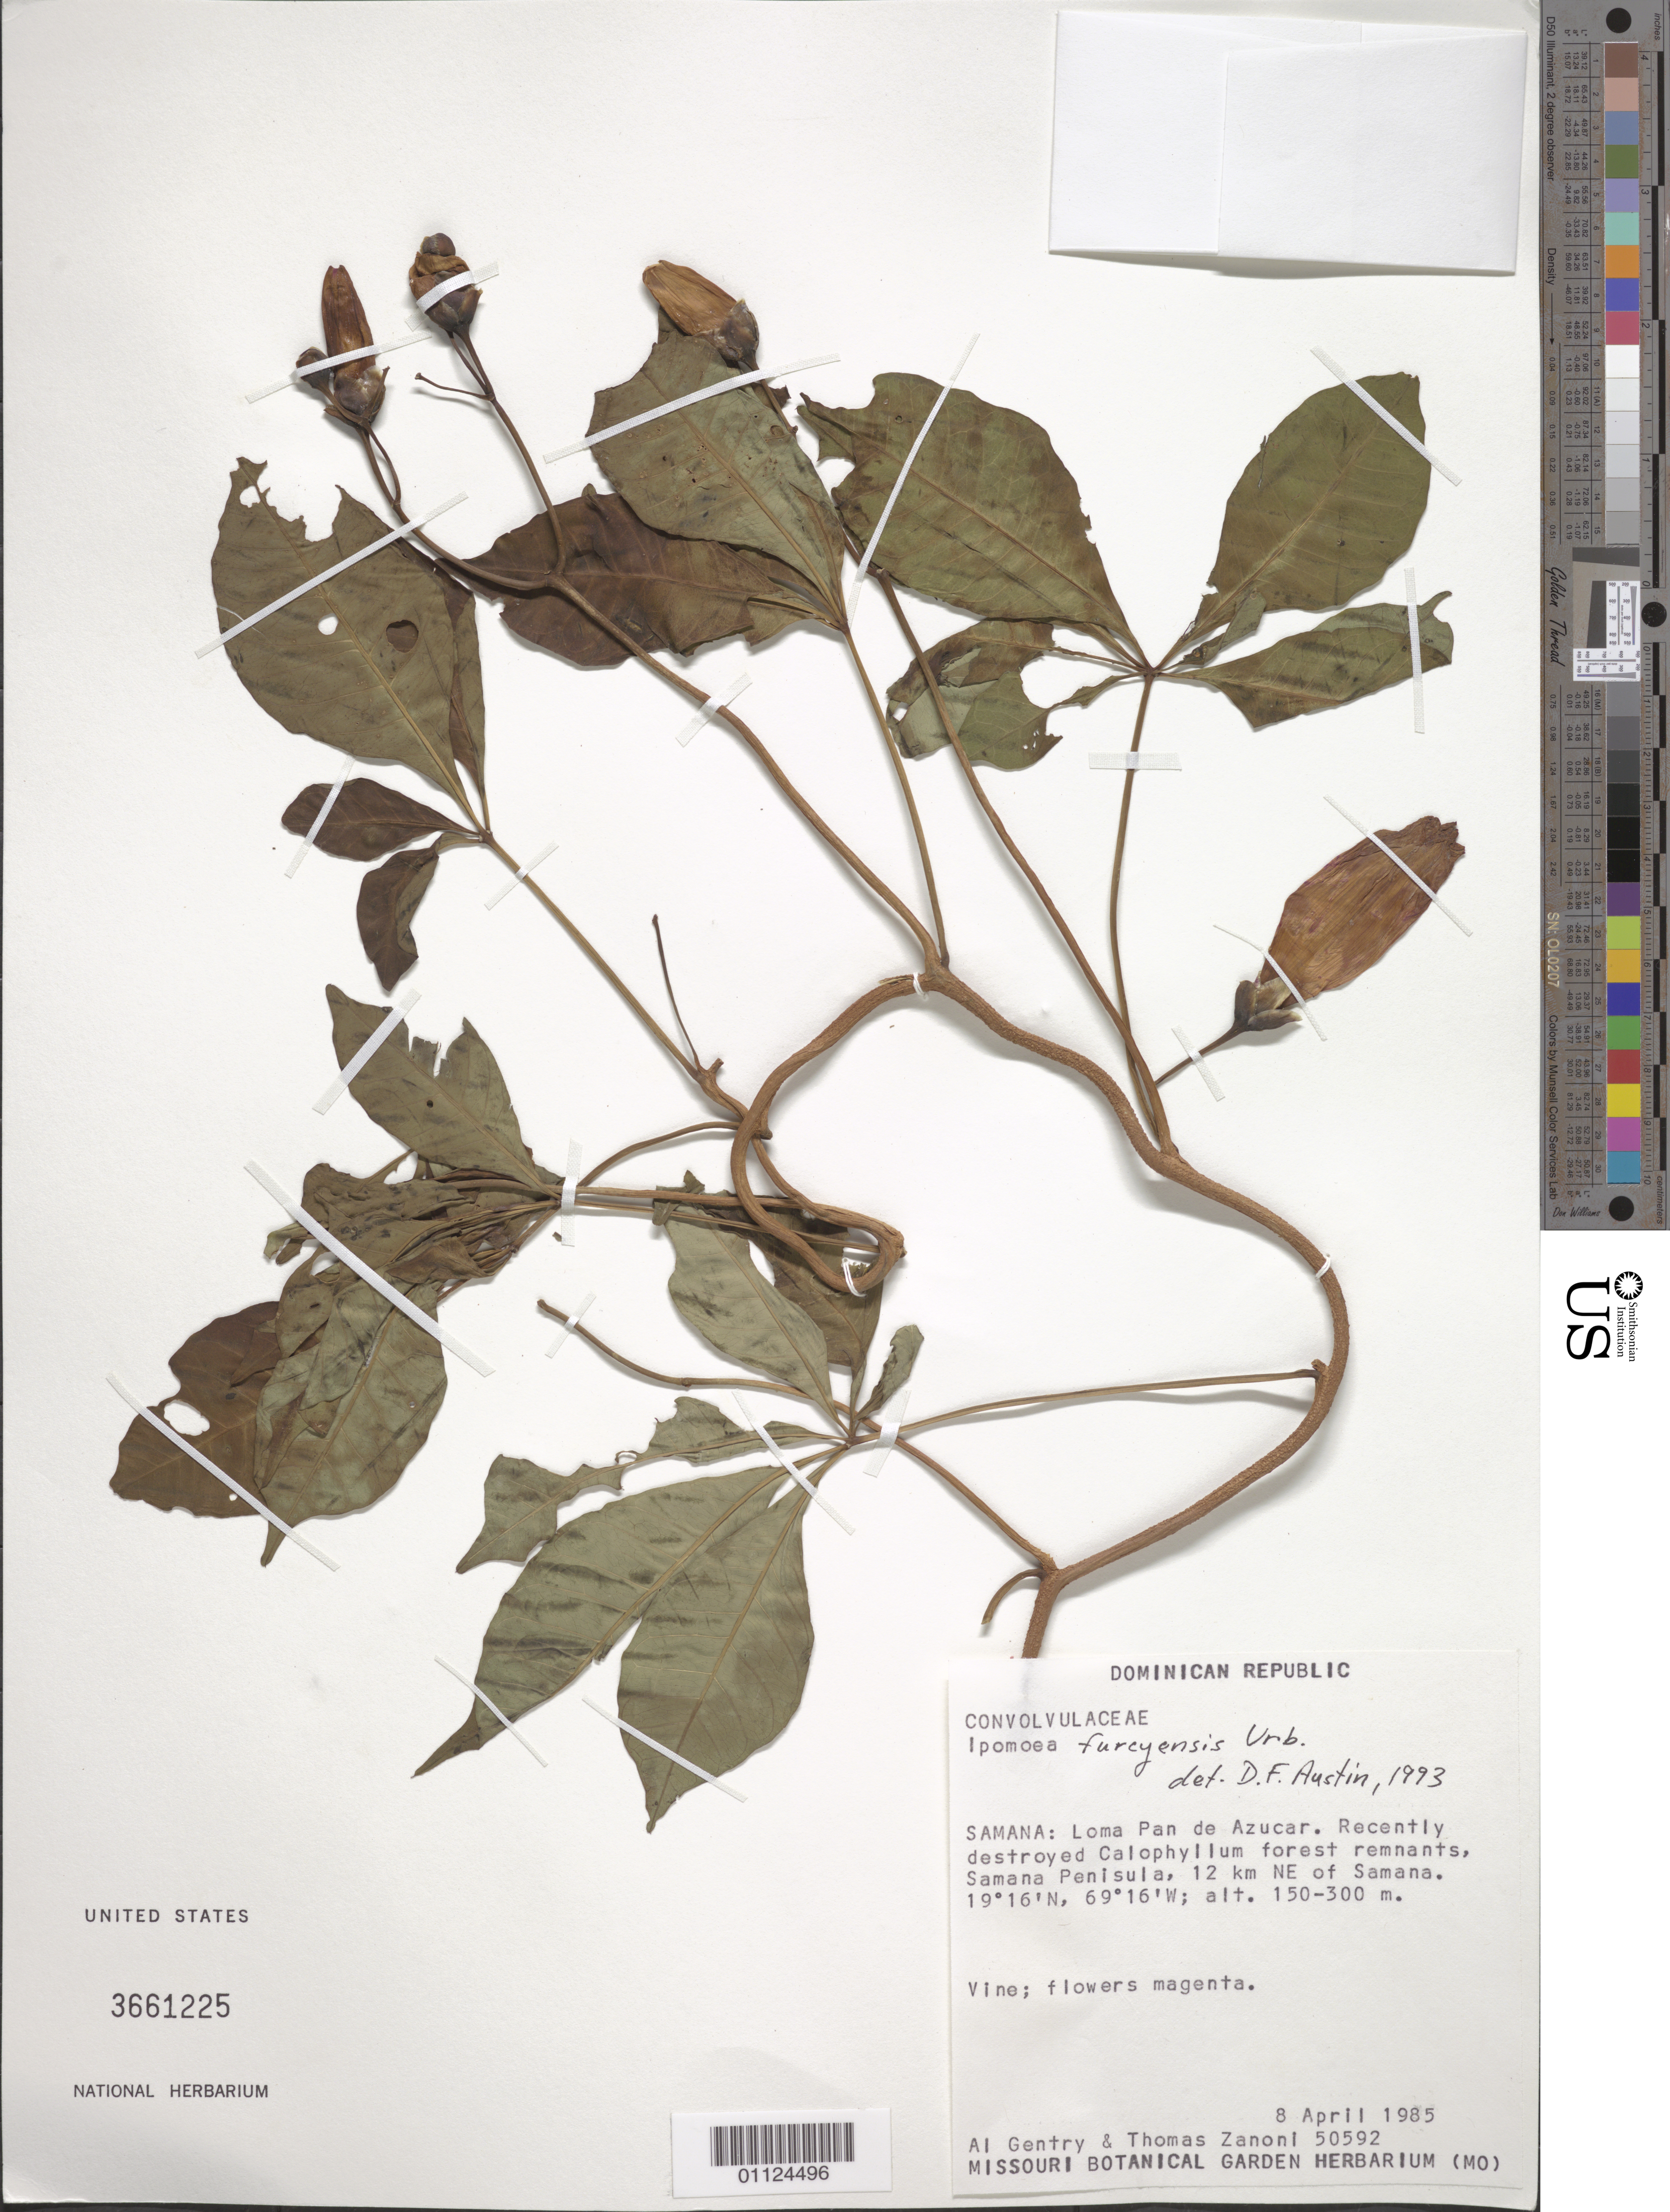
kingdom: Plantae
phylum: Tracheophyta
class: Magnoliopsida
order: Solanales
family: Convolvulaceae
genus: Ipomoea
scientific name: Ipomoea furcyensis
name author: Urb.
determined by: Austin, D. F.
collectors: A. H. Gentry & T. A. Zanoni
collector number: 50592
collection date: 1985-04-08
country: Dominican Republic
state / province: Samaná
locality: Loma Pan de Azucar, Samana Peninsula, 12 km NE of Samaná.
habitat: Recently destroyed Calophyllum forest remnants.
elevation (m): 150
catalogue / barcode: US 3661225